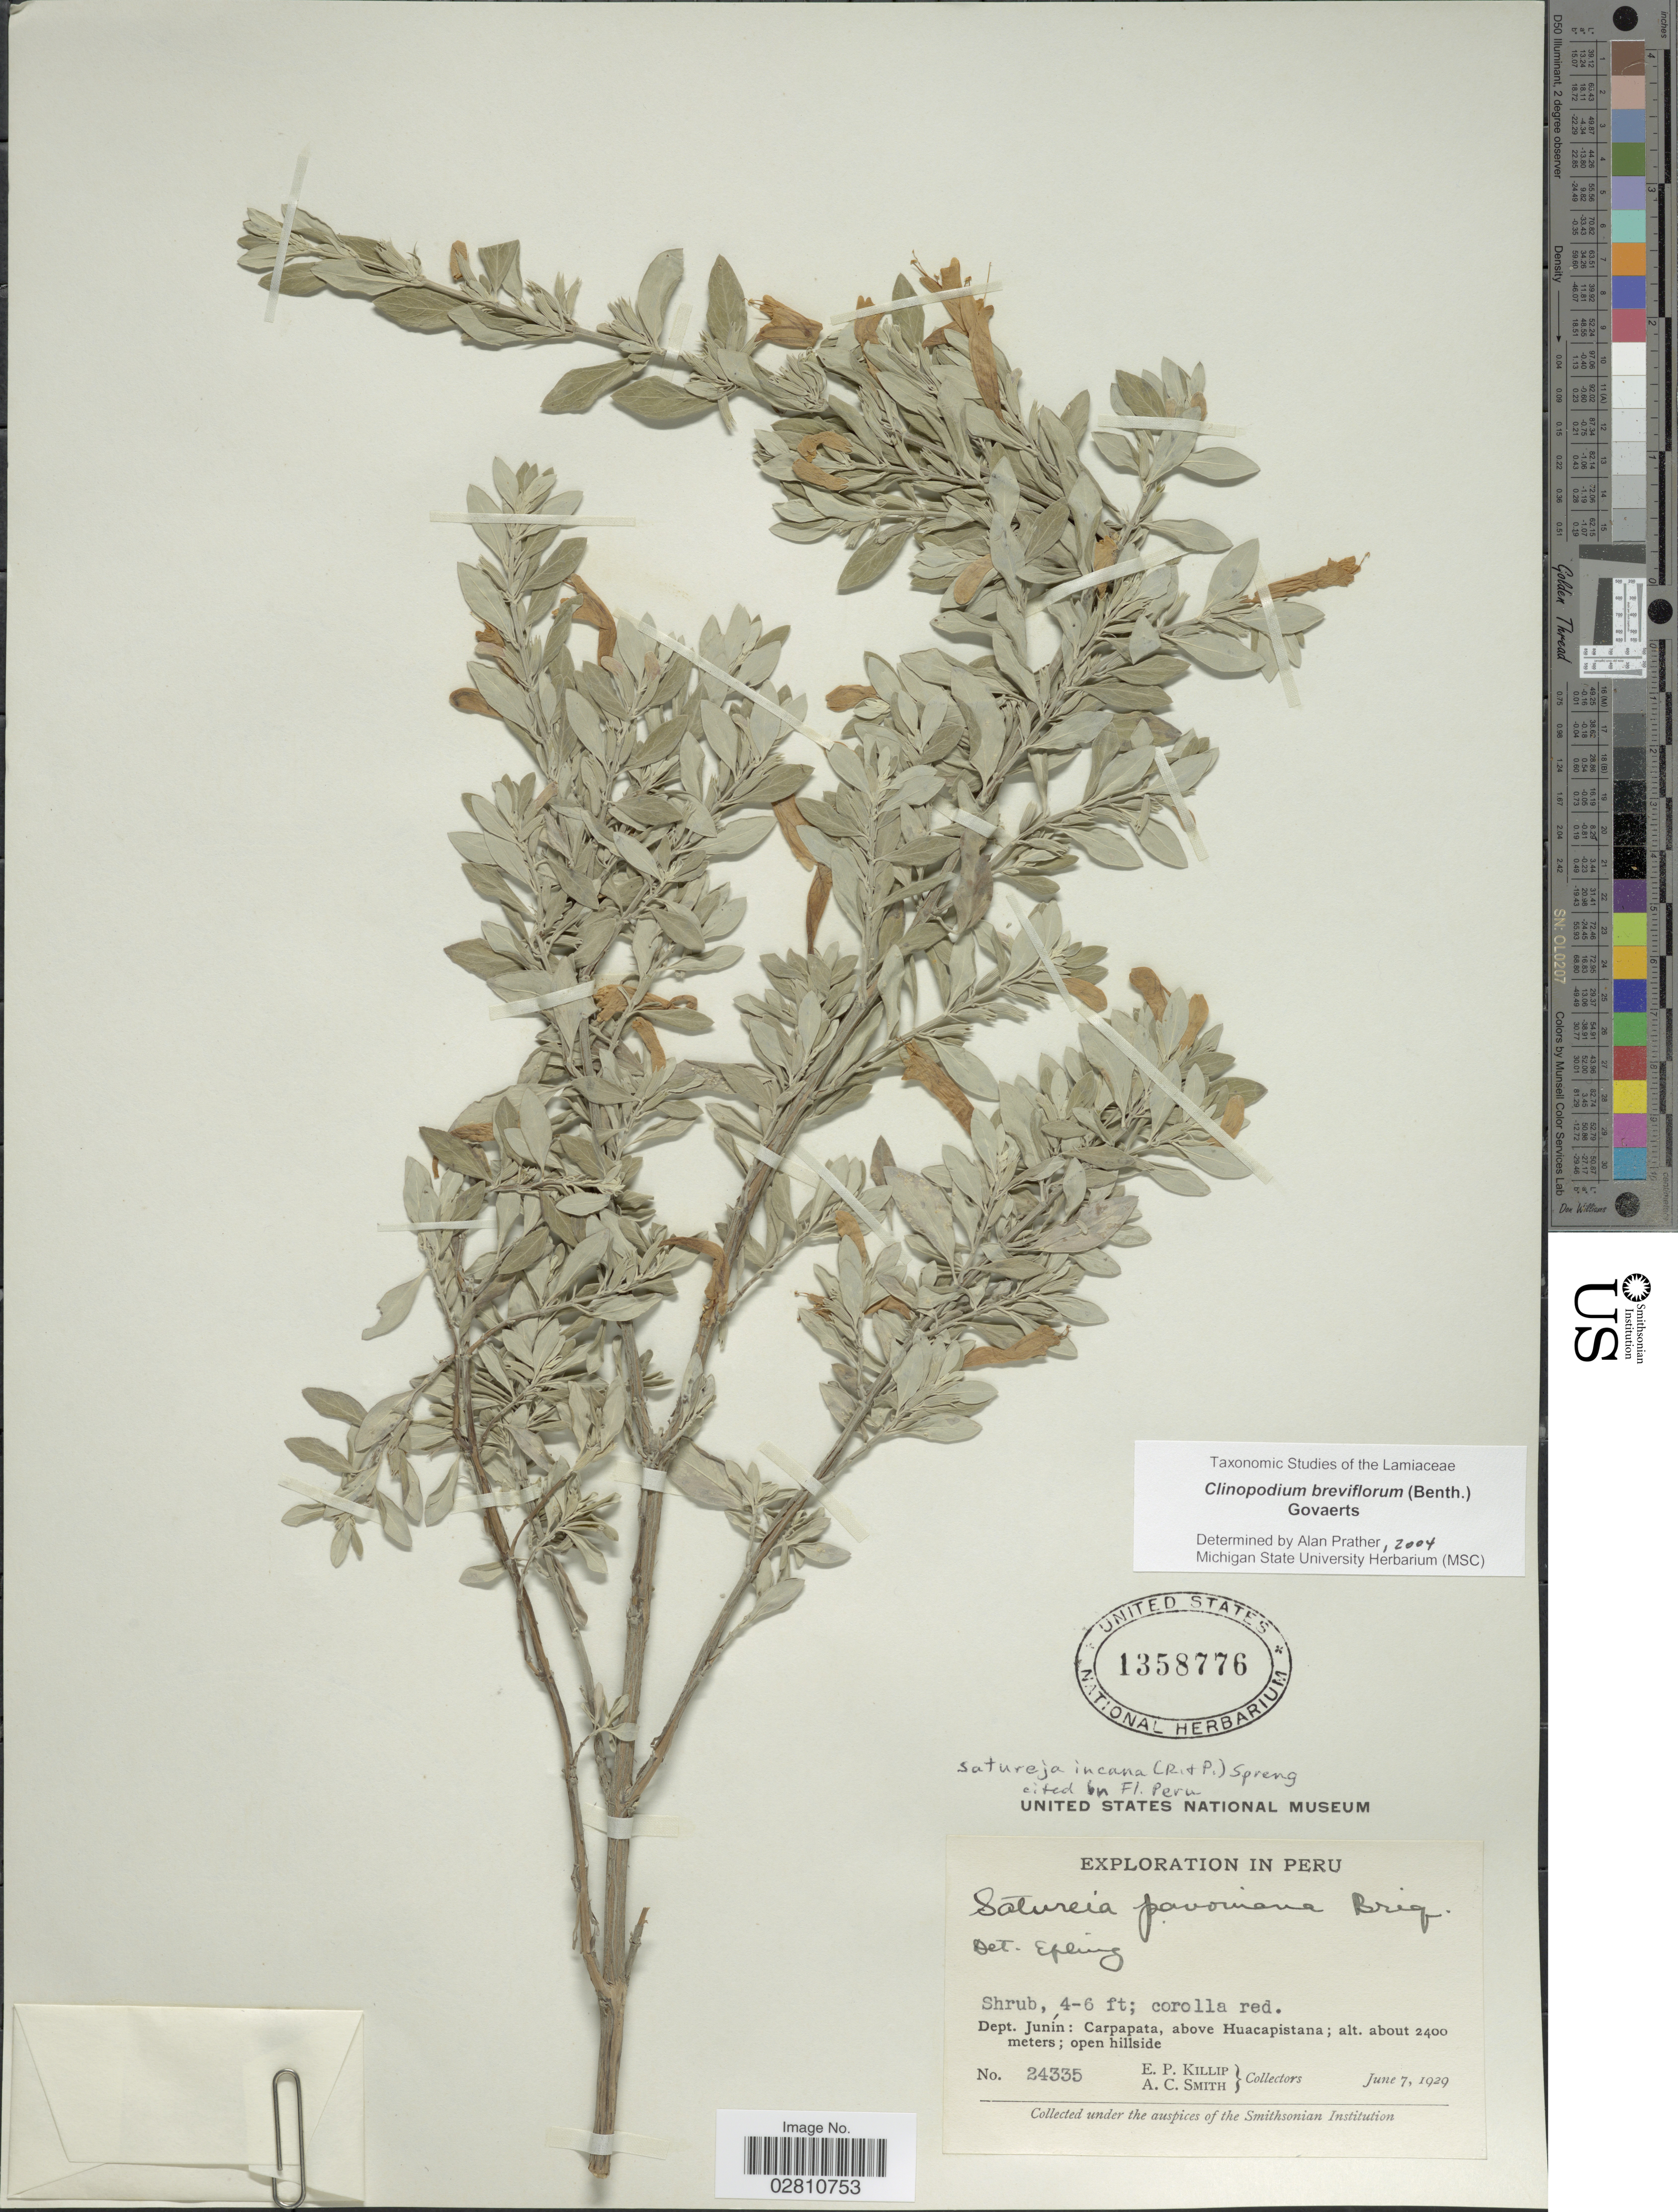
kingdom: Plantae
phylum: Tracheophyta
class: Magnoliopsida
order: Lamiales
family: Lamiaceae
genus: Clinopodium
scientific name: Clinopodium breviflorum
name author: (Benth.) Govaerts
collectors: E. P. Killip & A. C. Smith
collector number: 24335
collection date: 1929-06-07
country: Peru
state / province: Junín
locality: Dept. Junín: Carpapata, above Huacapistana.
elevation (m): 2400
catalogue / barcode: US 1358776